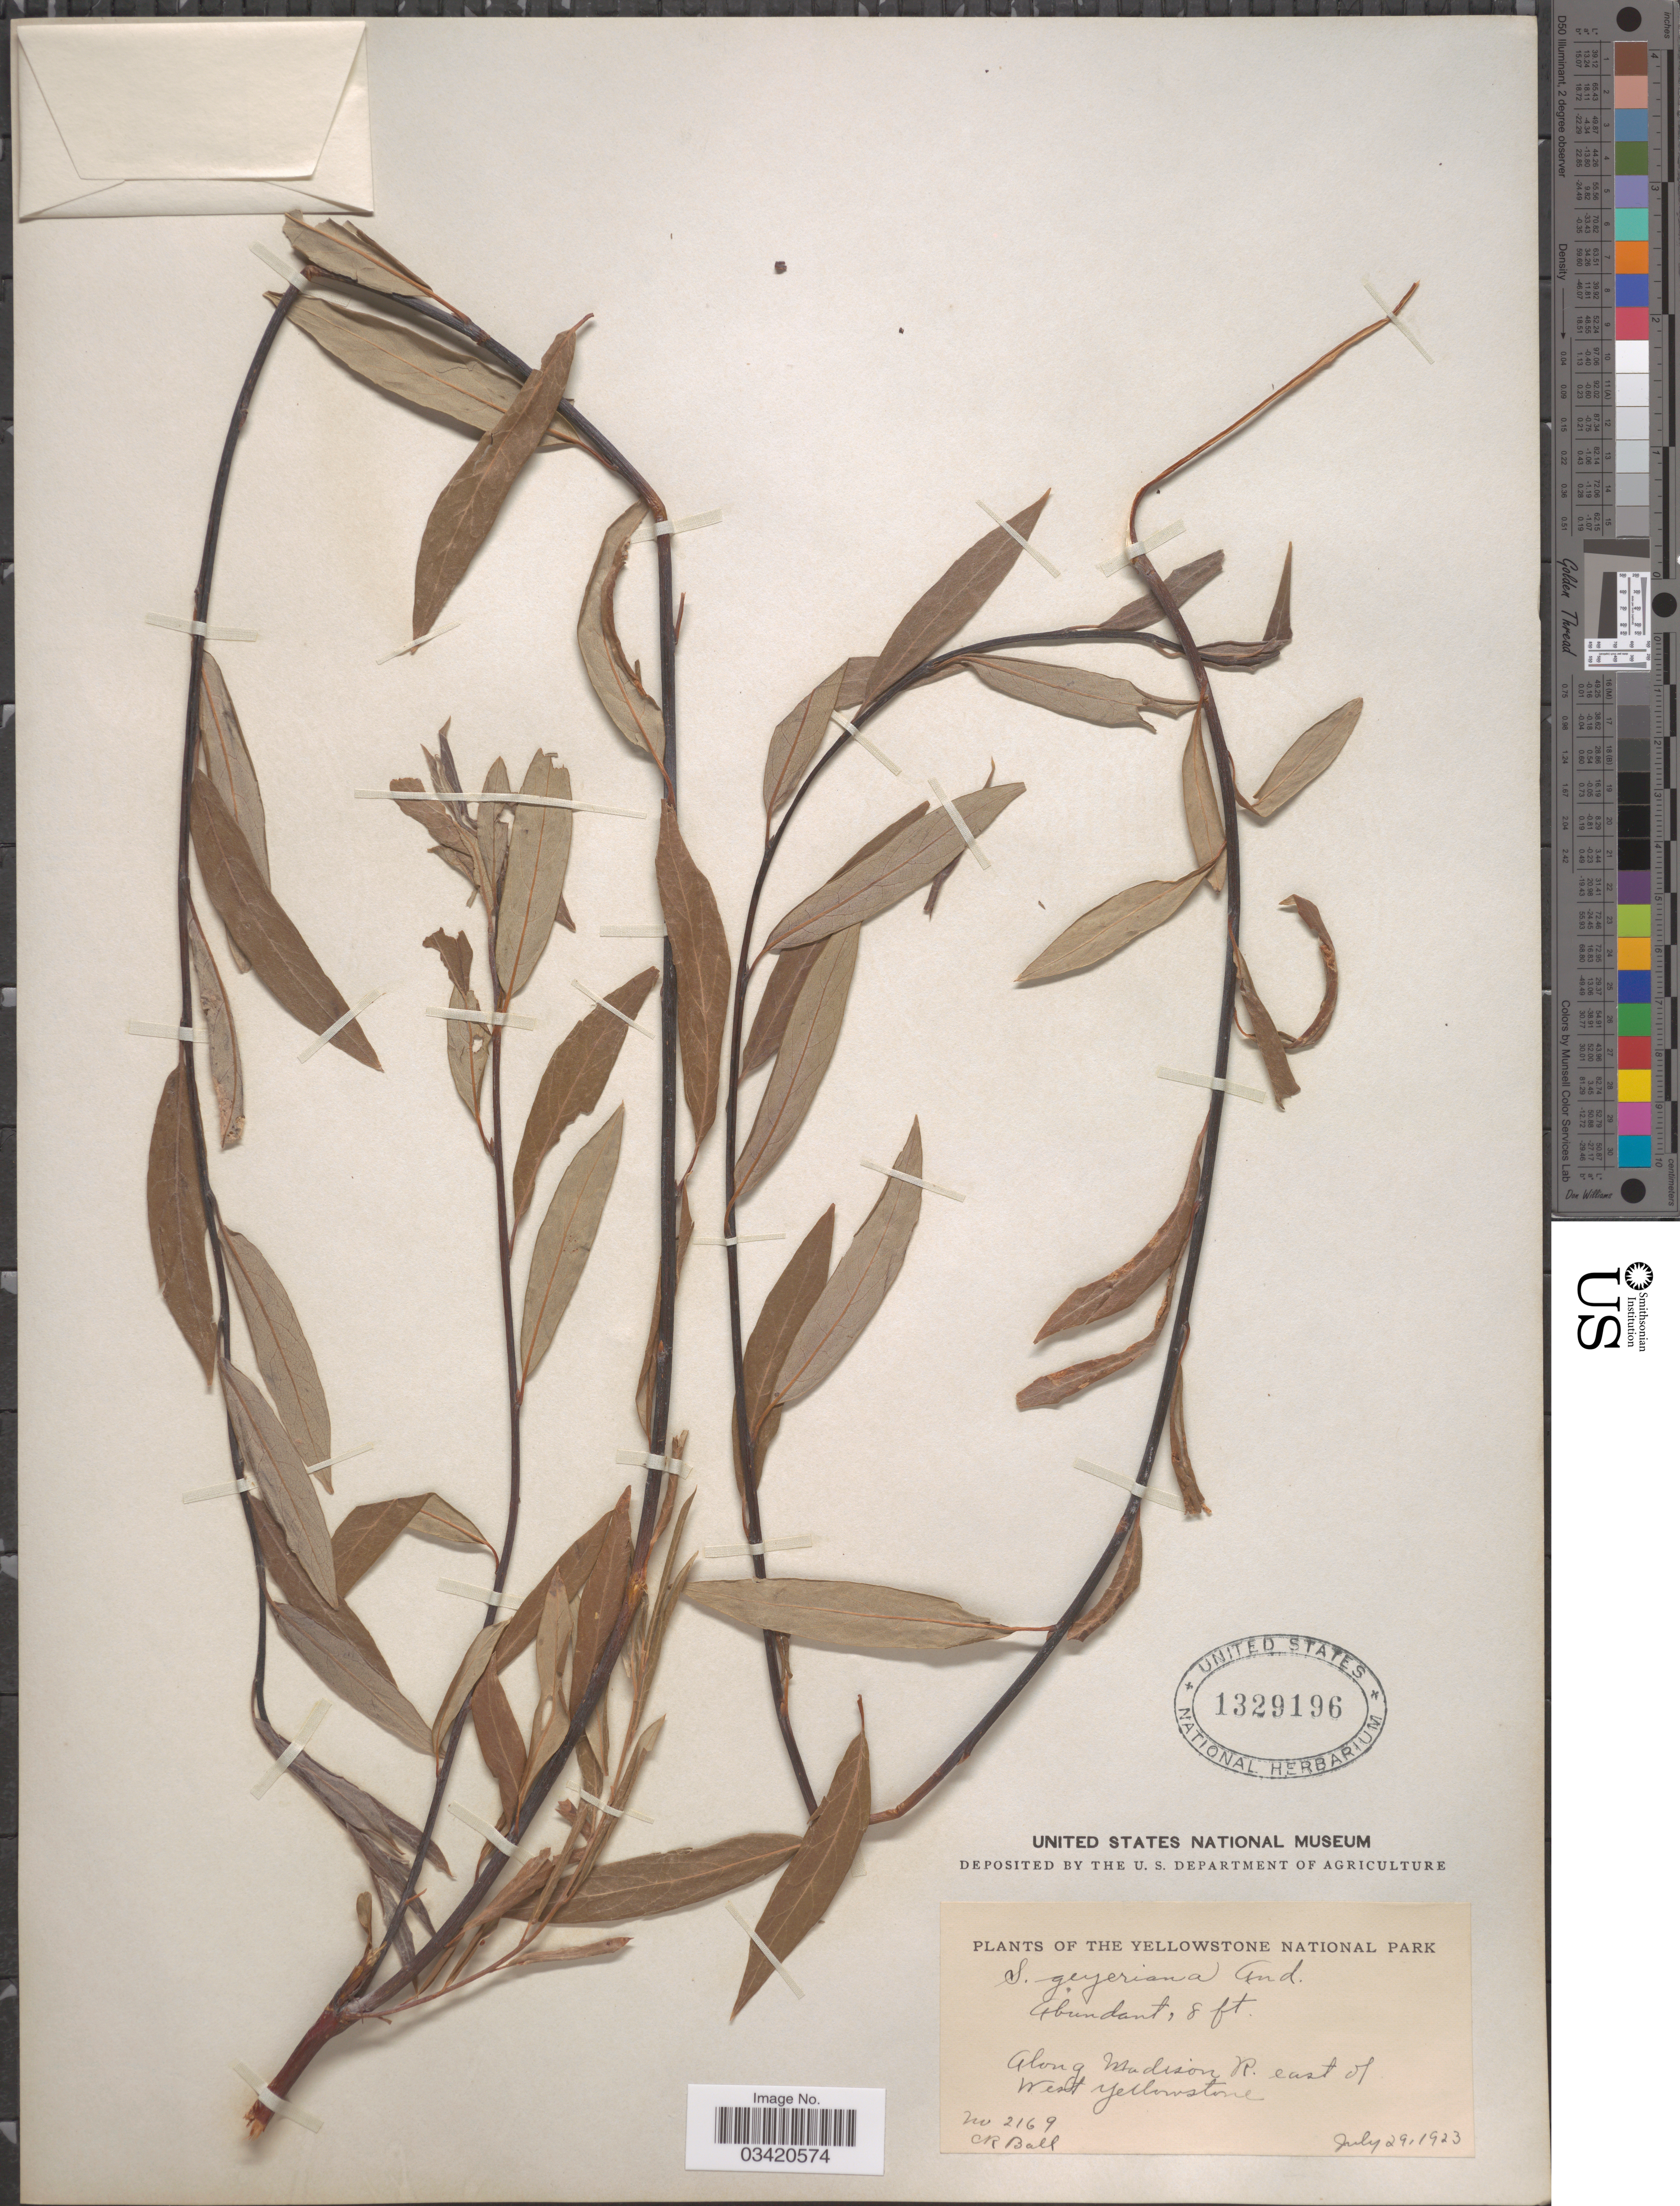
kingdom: Plantae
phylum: Tracheophyta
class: Magnoliopsida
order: Malpighiales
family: Salicaceae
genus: Salix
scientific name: Salix geyeriana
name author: Andersson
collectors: C. R. Ball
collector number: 2169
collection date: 1923-07-29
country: United States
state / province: Wyoming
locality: The Yellowstone National Park. Along Madison R. east of West Yellowstone.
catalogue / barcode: US 1329196